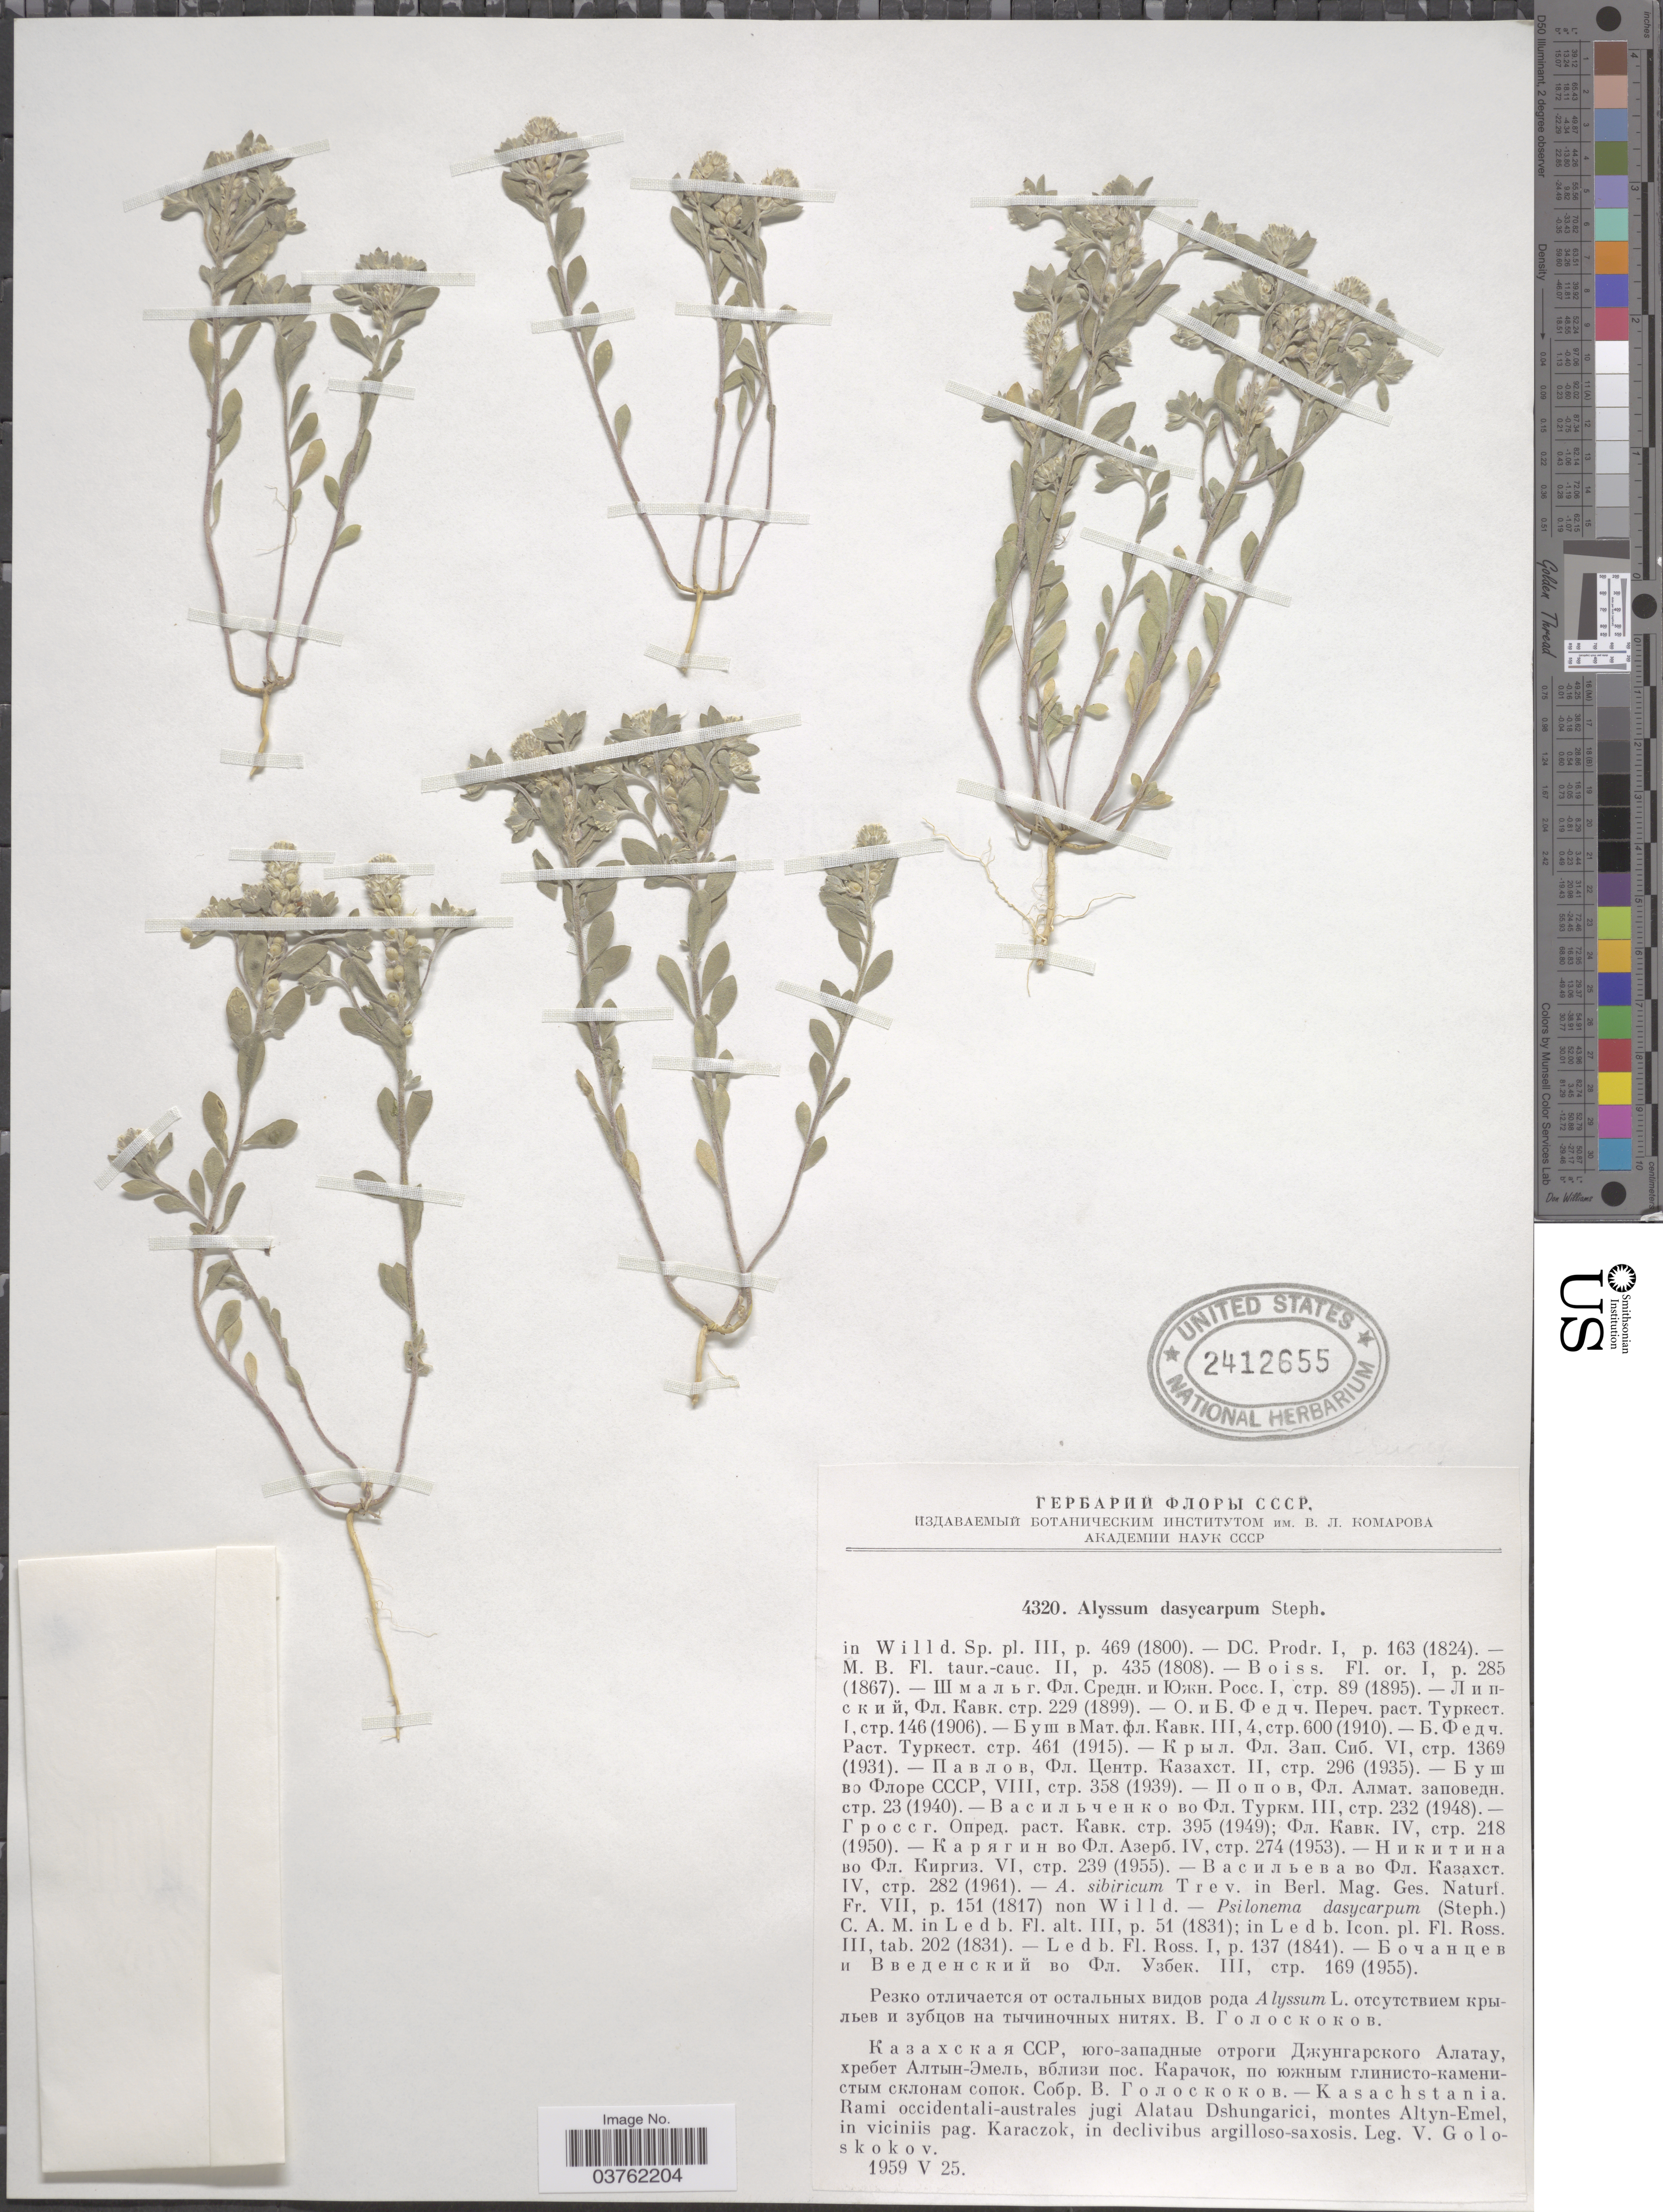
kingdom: Plantae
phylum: Tracheophyta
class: Magnoliopsida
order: Brassicales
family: Brassicaceae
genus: Alyssum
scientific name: Alyssum dasycarpum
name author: Stephan ex Willd.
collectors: V. P. Goloskokov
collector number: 4320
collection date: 1959-05-25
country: Kazakhstan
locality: Kasachstania. Rami occidentali-australes jugi Alatau Dshungarici, montes Altyn-Emel, in viciniis pag. Karaczok, in declivibus argilloso-saxosis.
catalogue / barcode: US 2412655